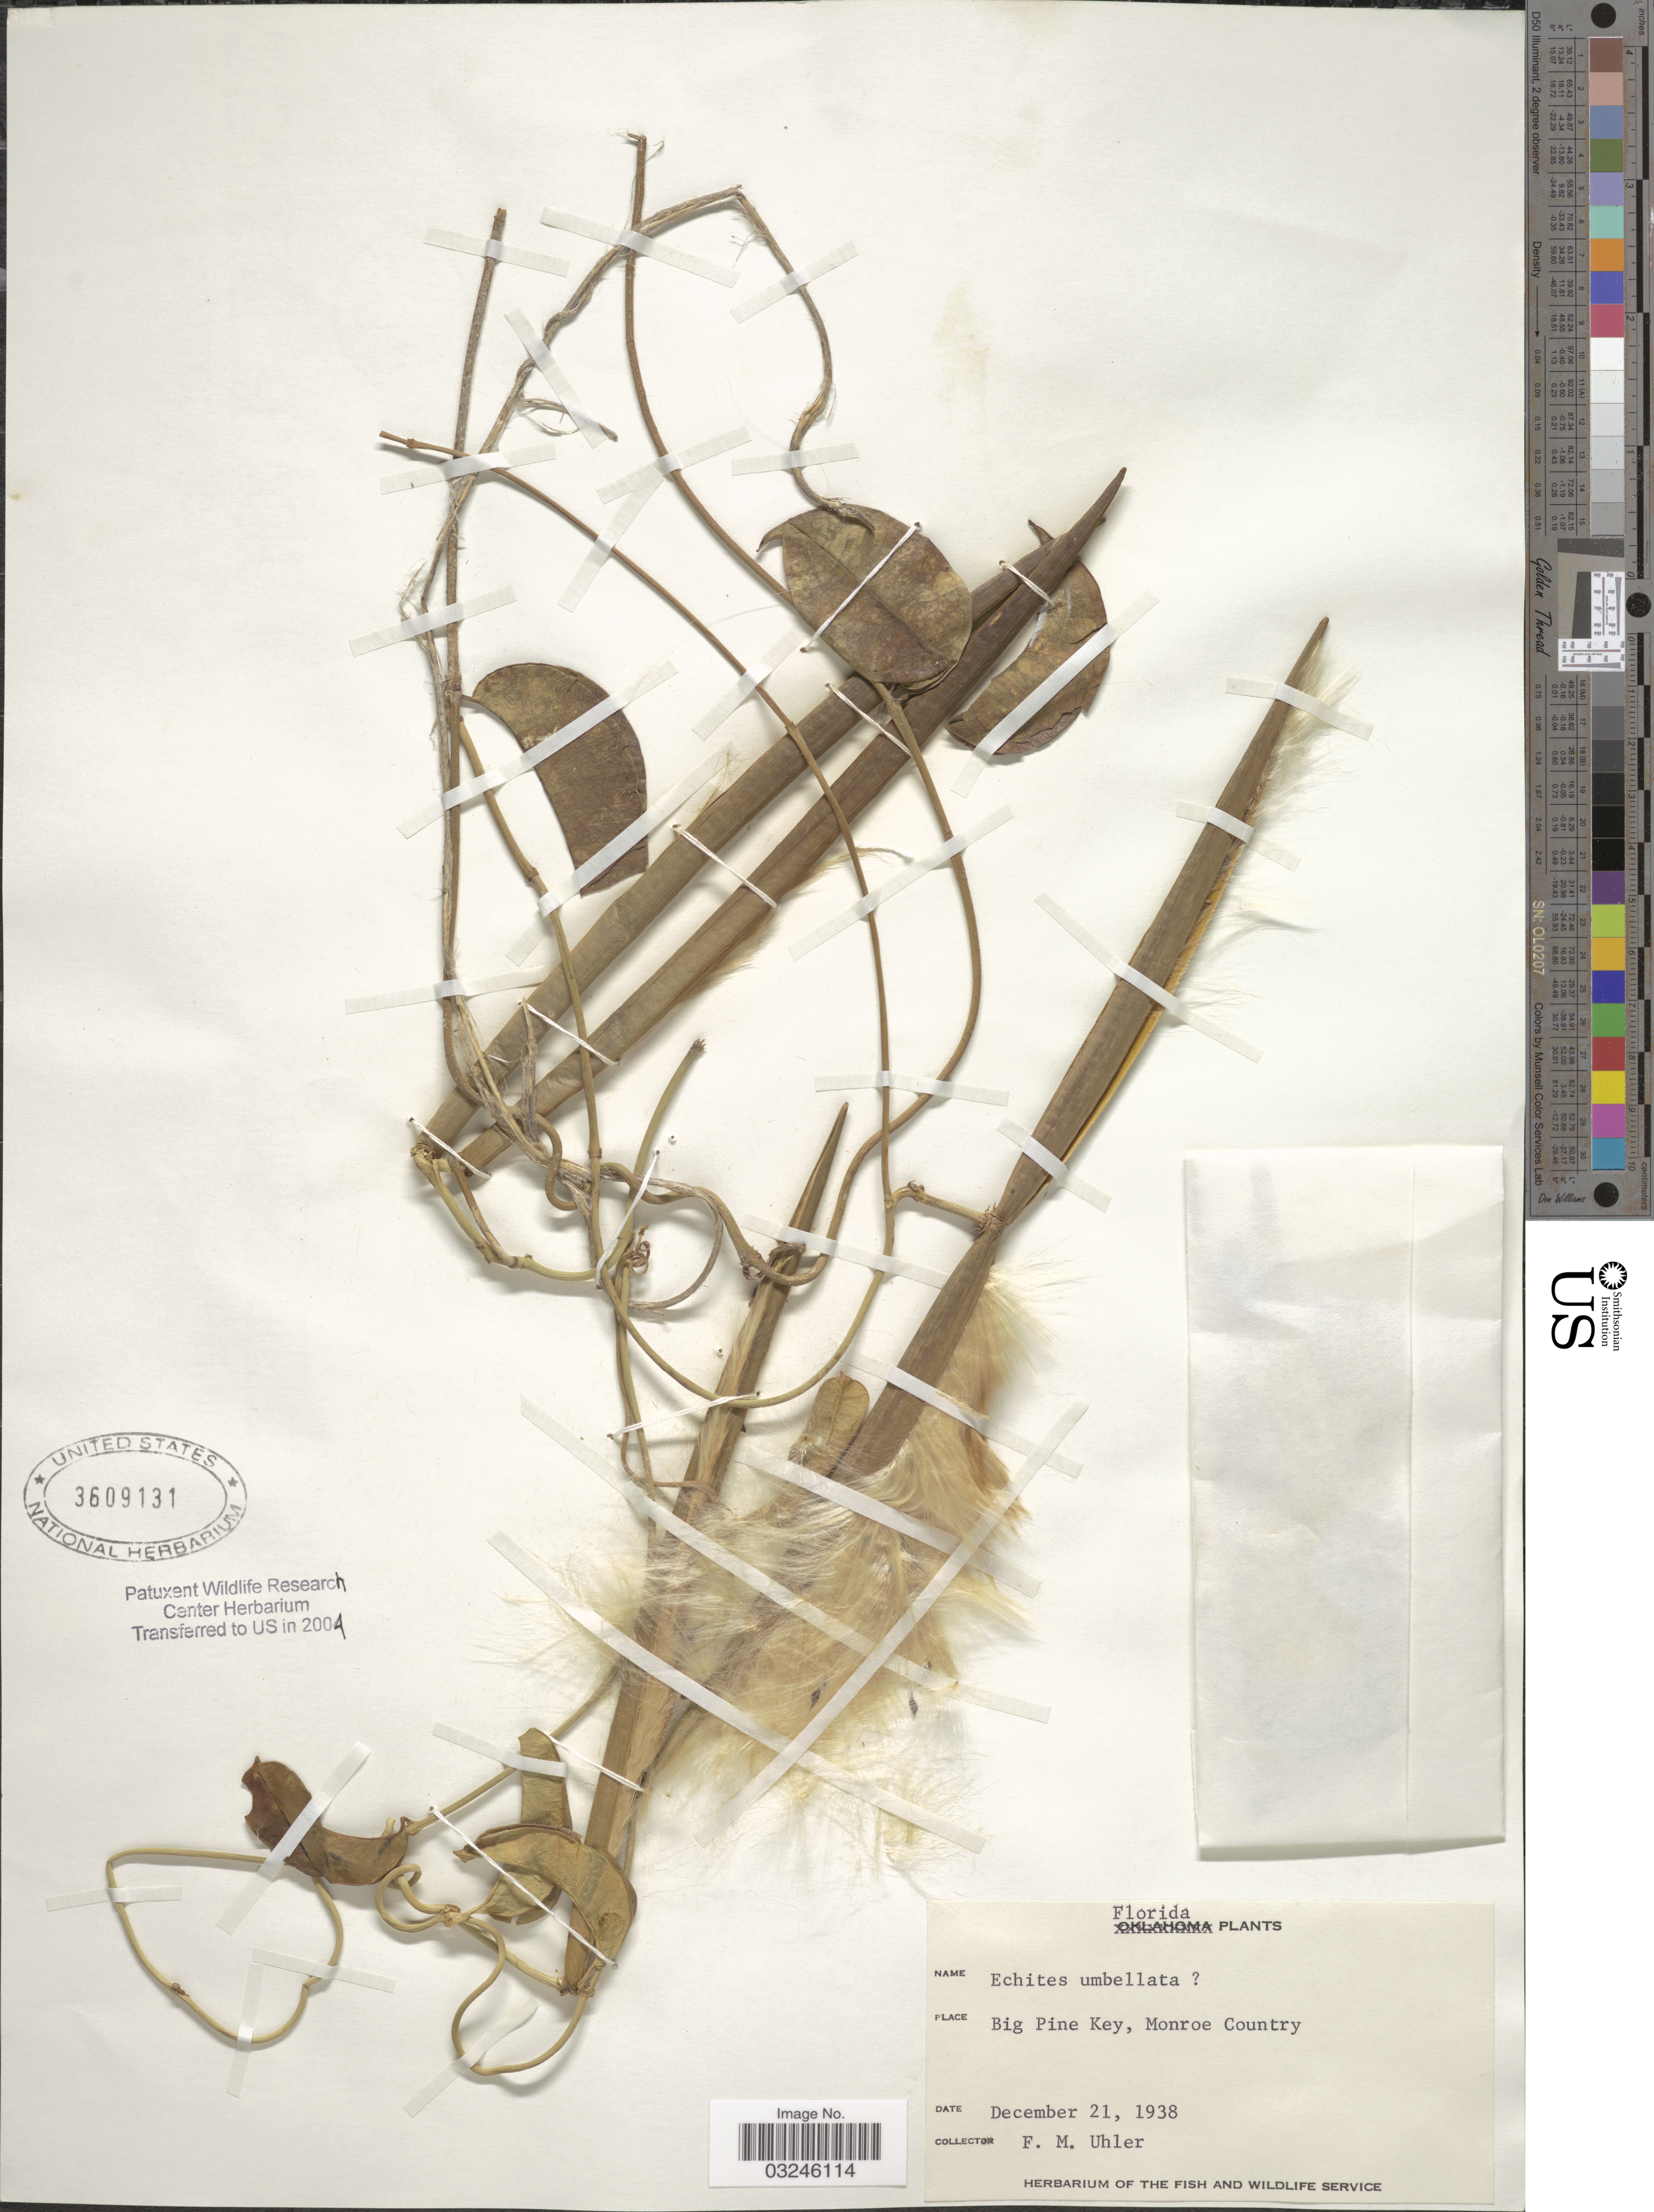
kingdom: Plantae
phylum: Tracheophyta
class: Magnoliopsida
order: Gentianales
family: Apocynaceae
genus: Echites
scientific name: Echites umbellatus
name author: Jacq.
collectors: F. M. Uhler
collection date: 1938-12-21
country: United States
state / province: Florida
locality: Big Pine Key, Monroe County.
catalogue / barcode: US 3609131